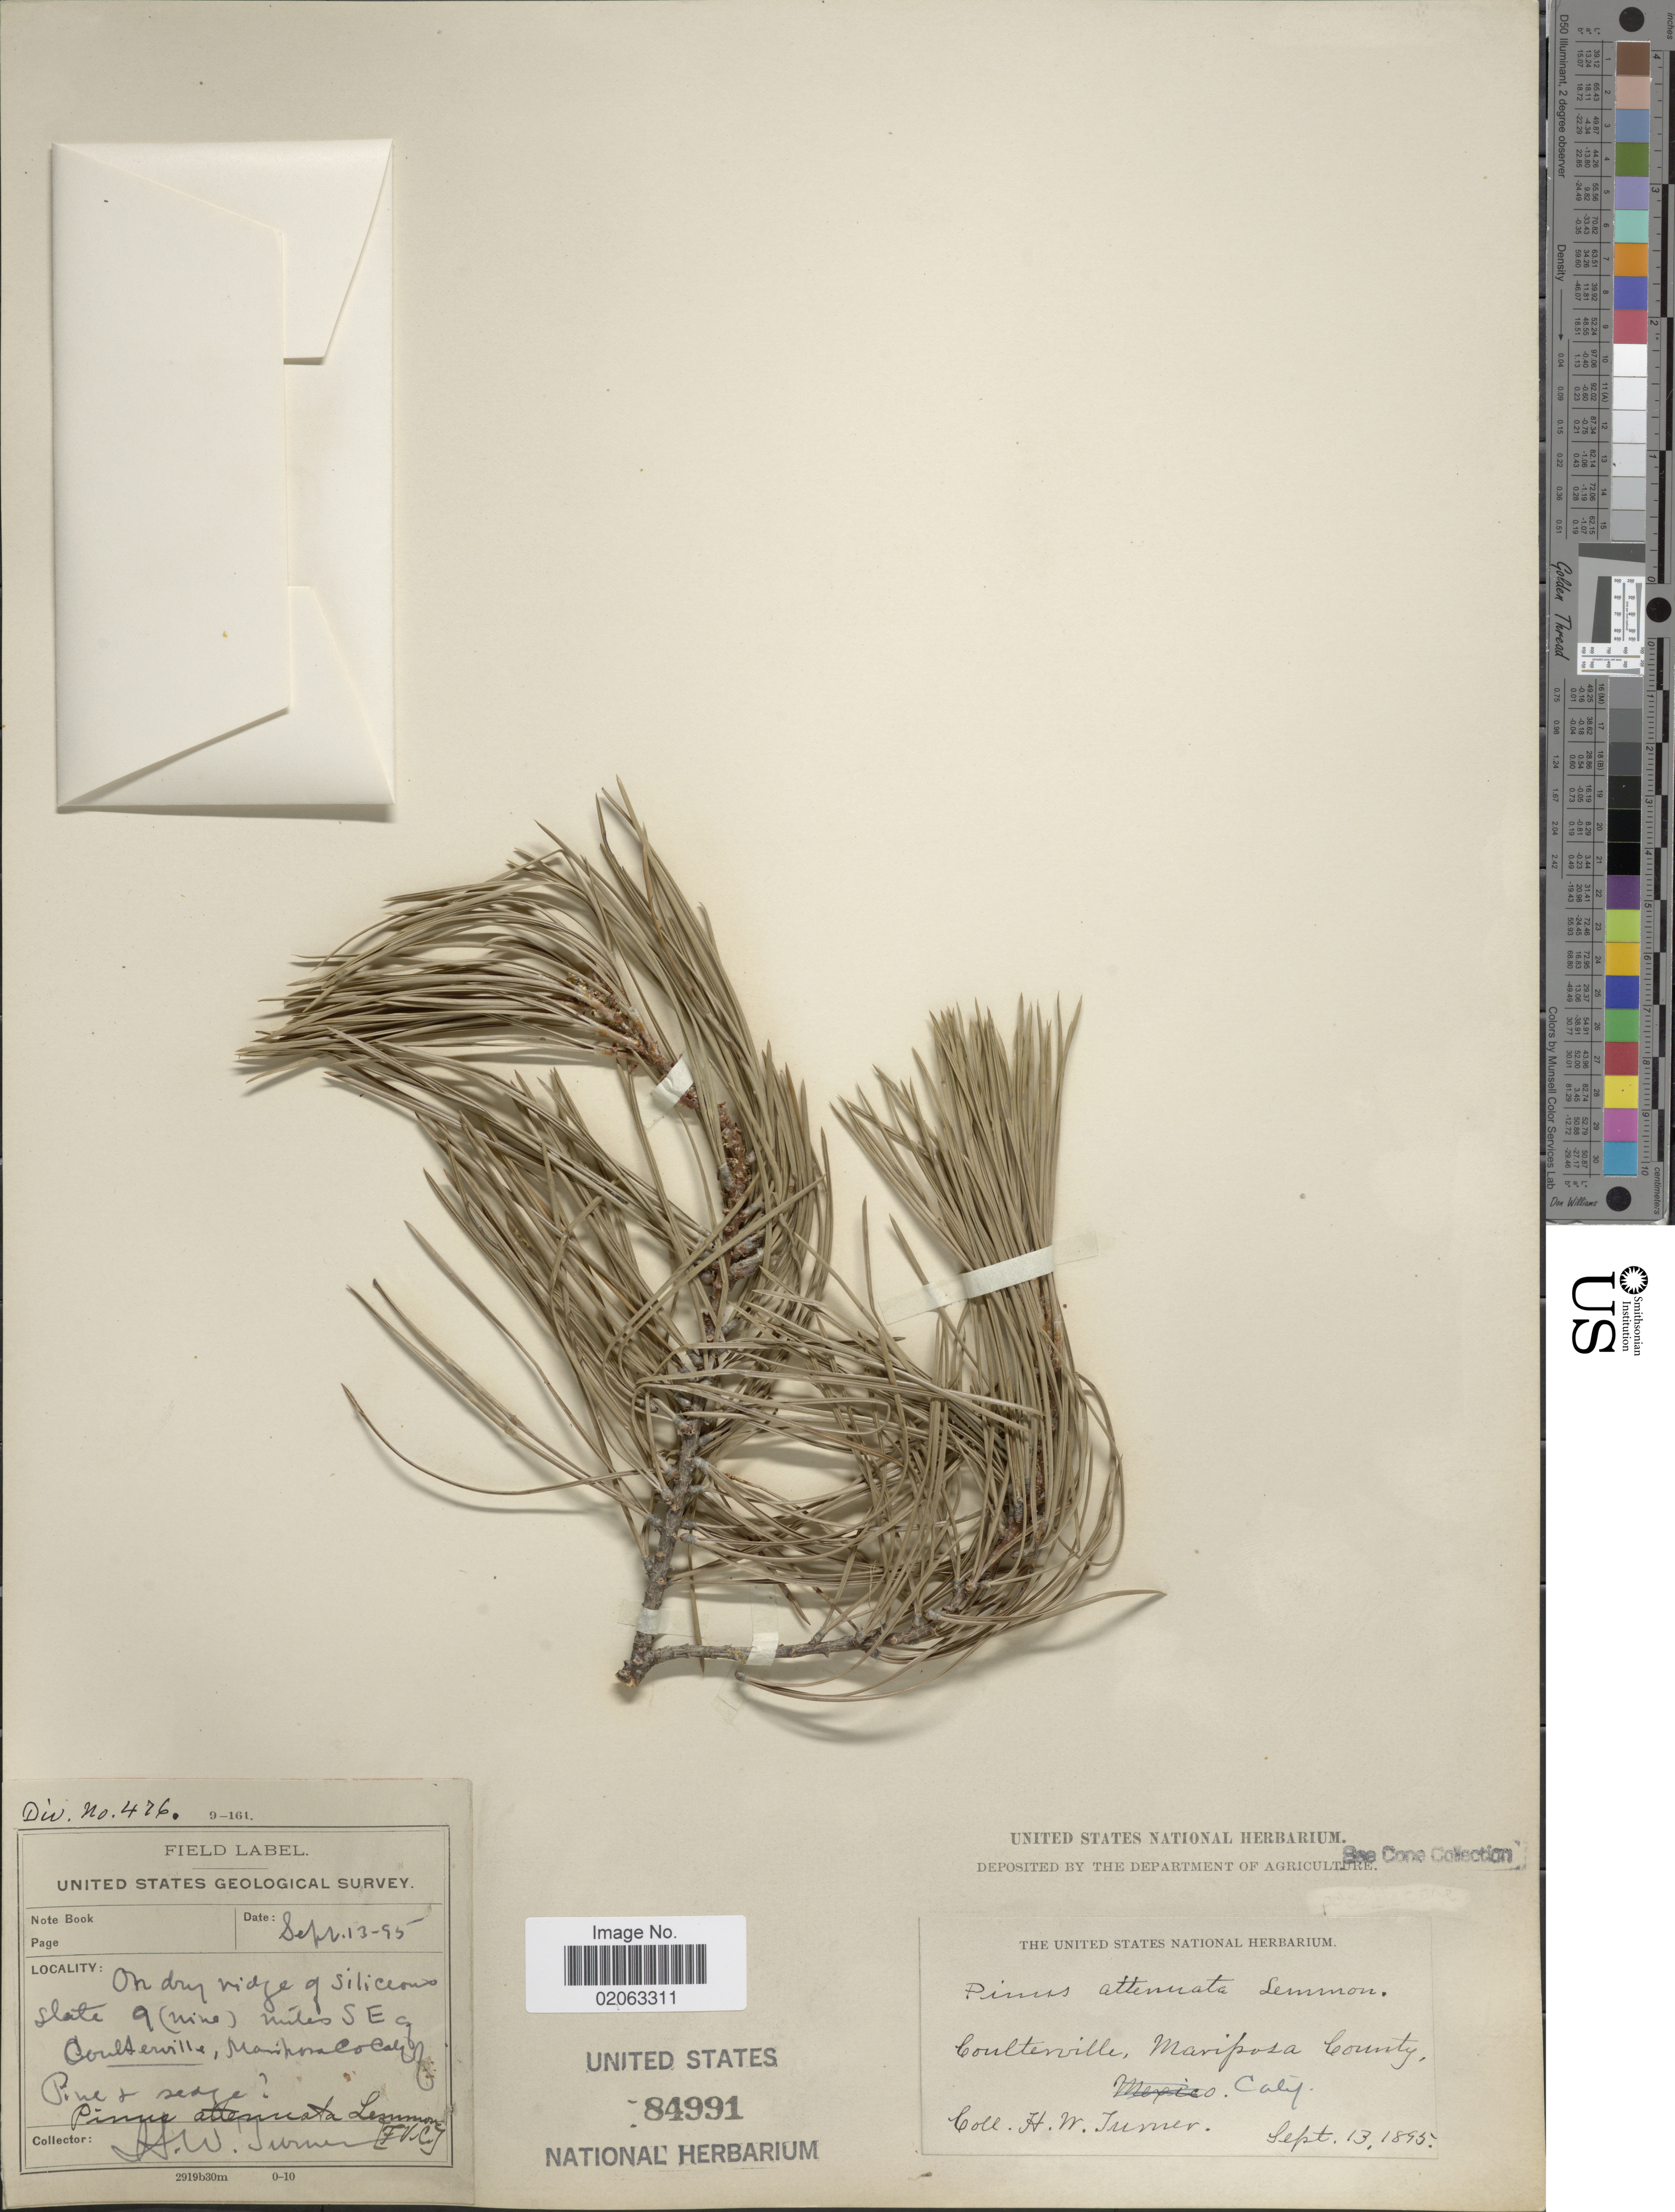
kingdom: Plantae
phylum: Tracheophyta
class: Pinopsida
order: Pinales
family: Pinaceae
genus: Pinus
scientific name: Pinus attenuata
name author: Lemmon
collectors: H. Turner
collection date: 1895-09-13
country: United States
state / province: California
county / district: Mariposa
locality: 9 miles SE of Coulterville, Mariposa Co.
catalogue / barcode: US 84991